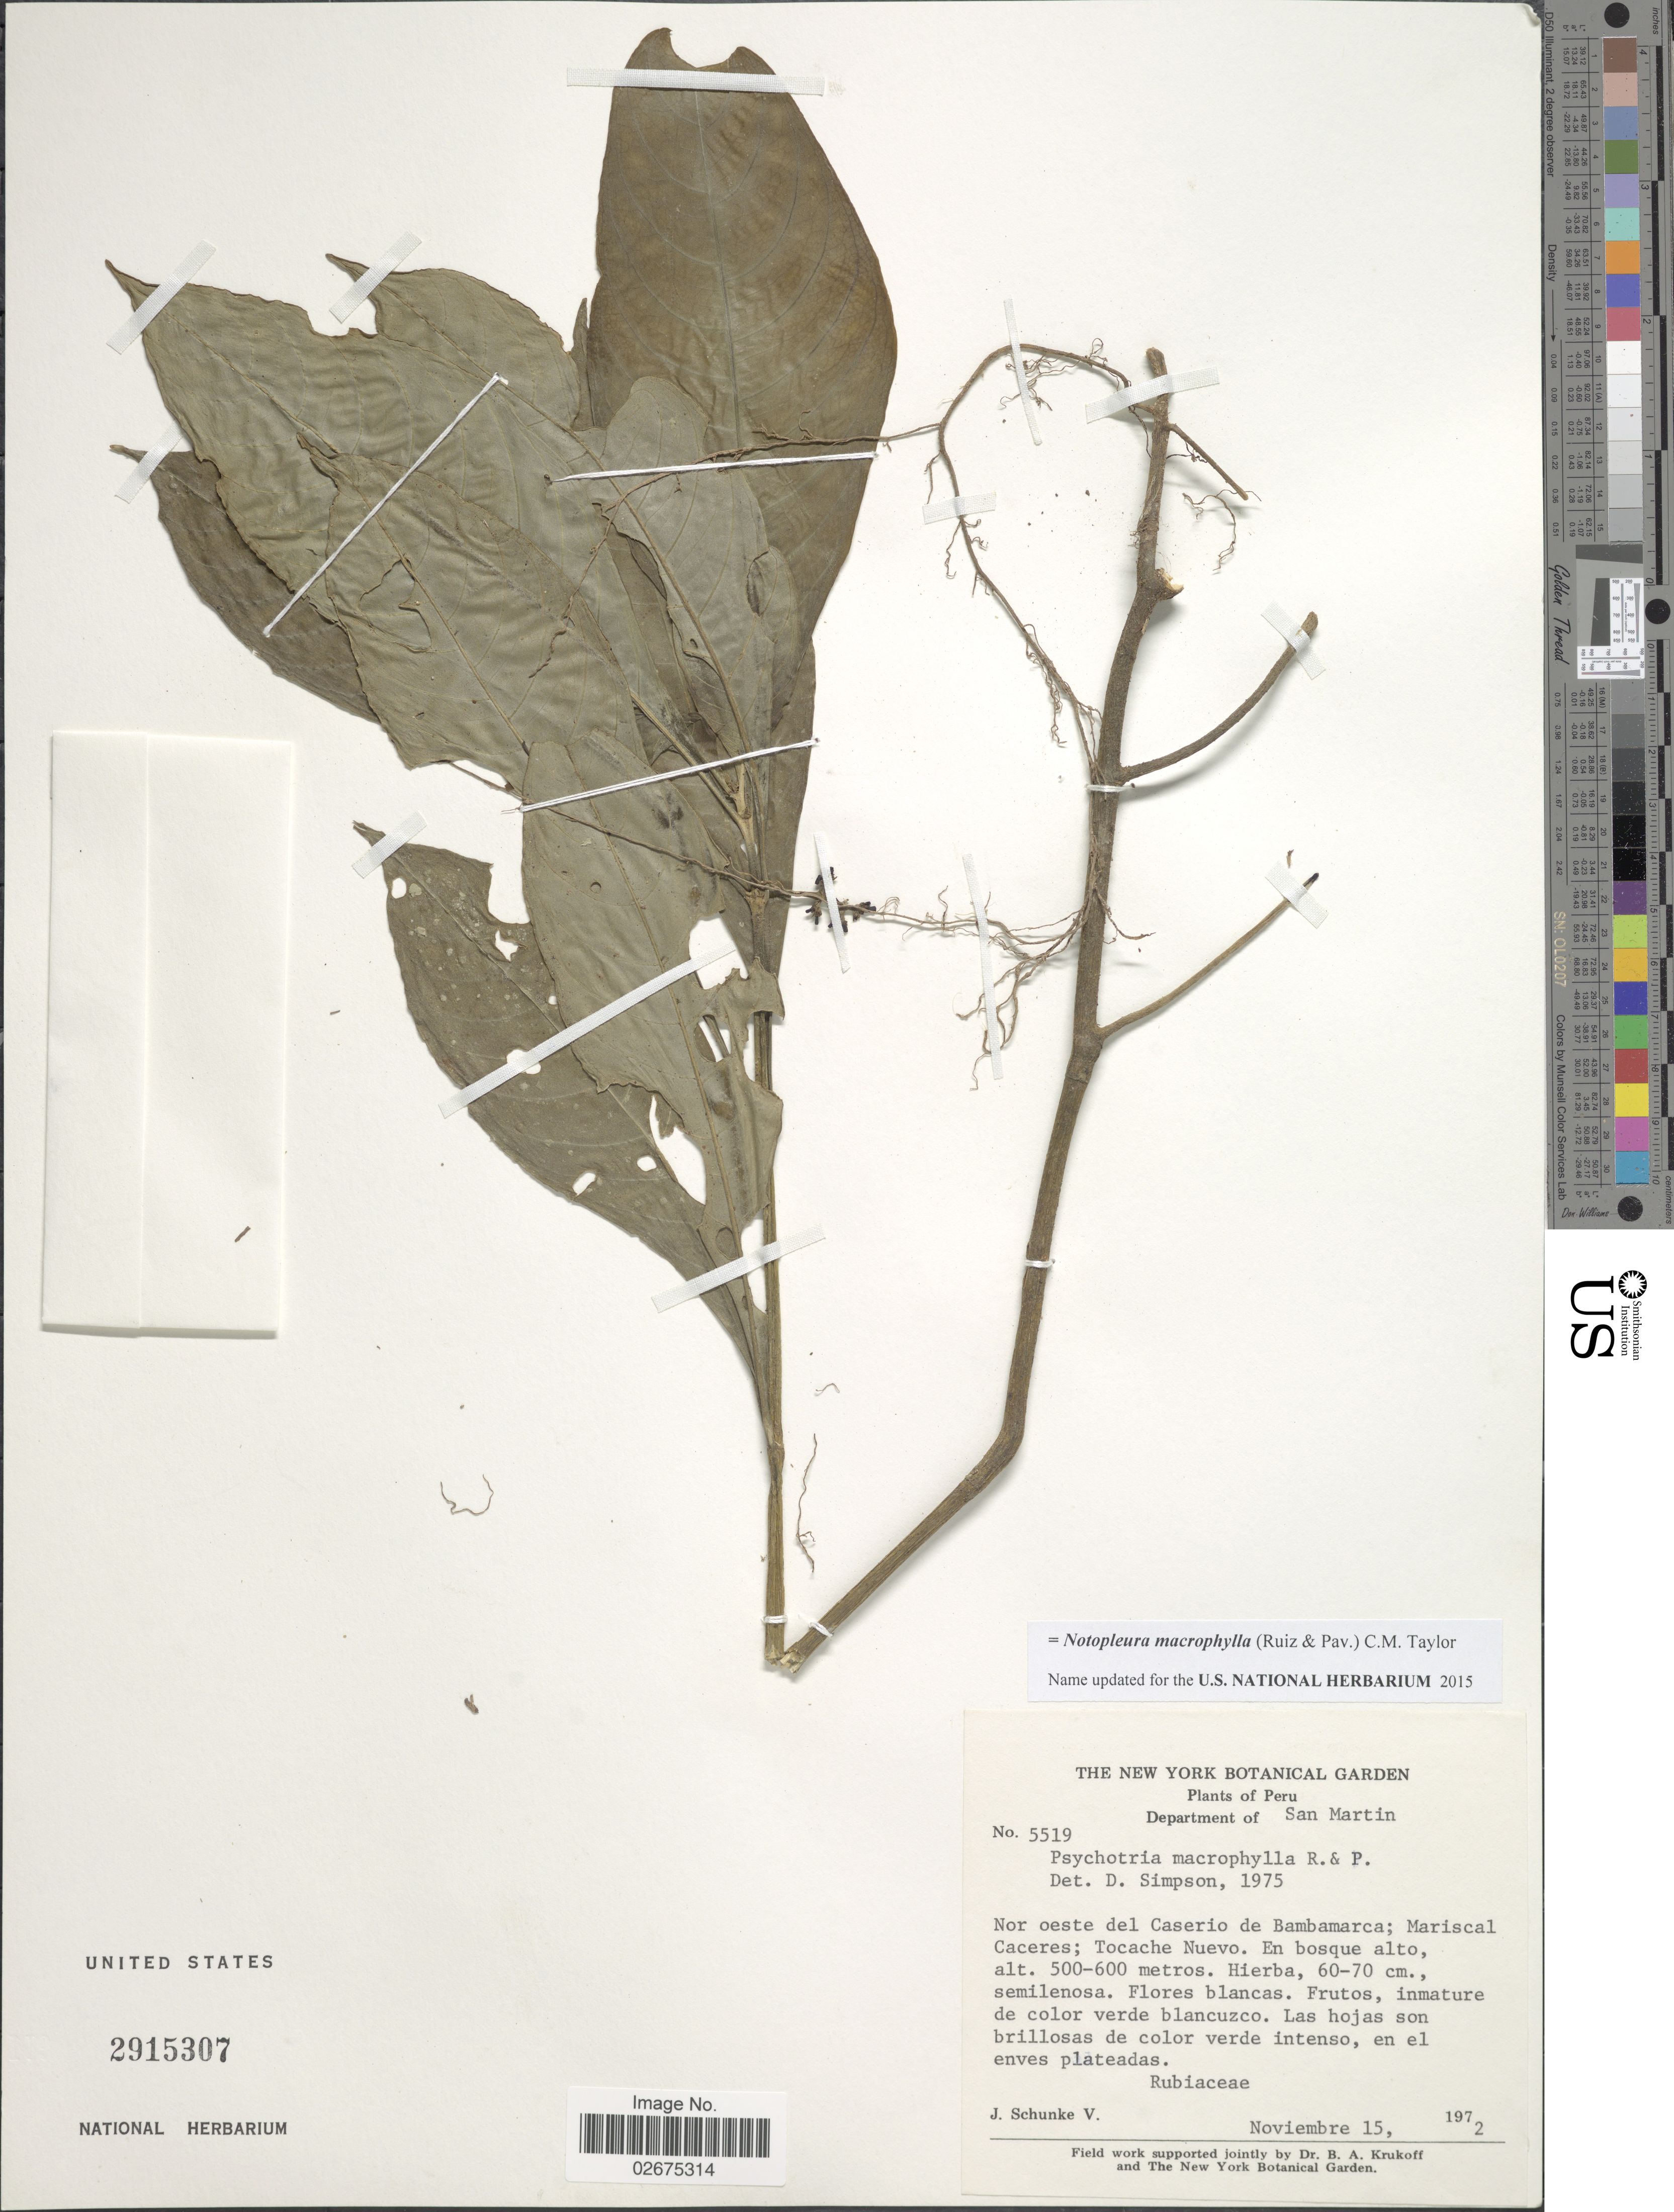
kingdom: Plantae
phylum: Tracheophyta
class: Magnoliopsida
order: Gentianales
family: Rubiaceae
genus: Notopleura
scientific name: Notopleura macrophylla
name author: (Ruiz & Pav.) C.M. Taylor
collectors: J. Schunke Vigo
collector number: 5519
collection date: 1972-11-15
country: Peru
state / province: San Martín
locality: Nor oeste del Caserio de Bambamarca: Mariscal Caceres; Tocache Nuevo. En bosque alto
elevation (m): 500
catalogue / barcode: US 2915307